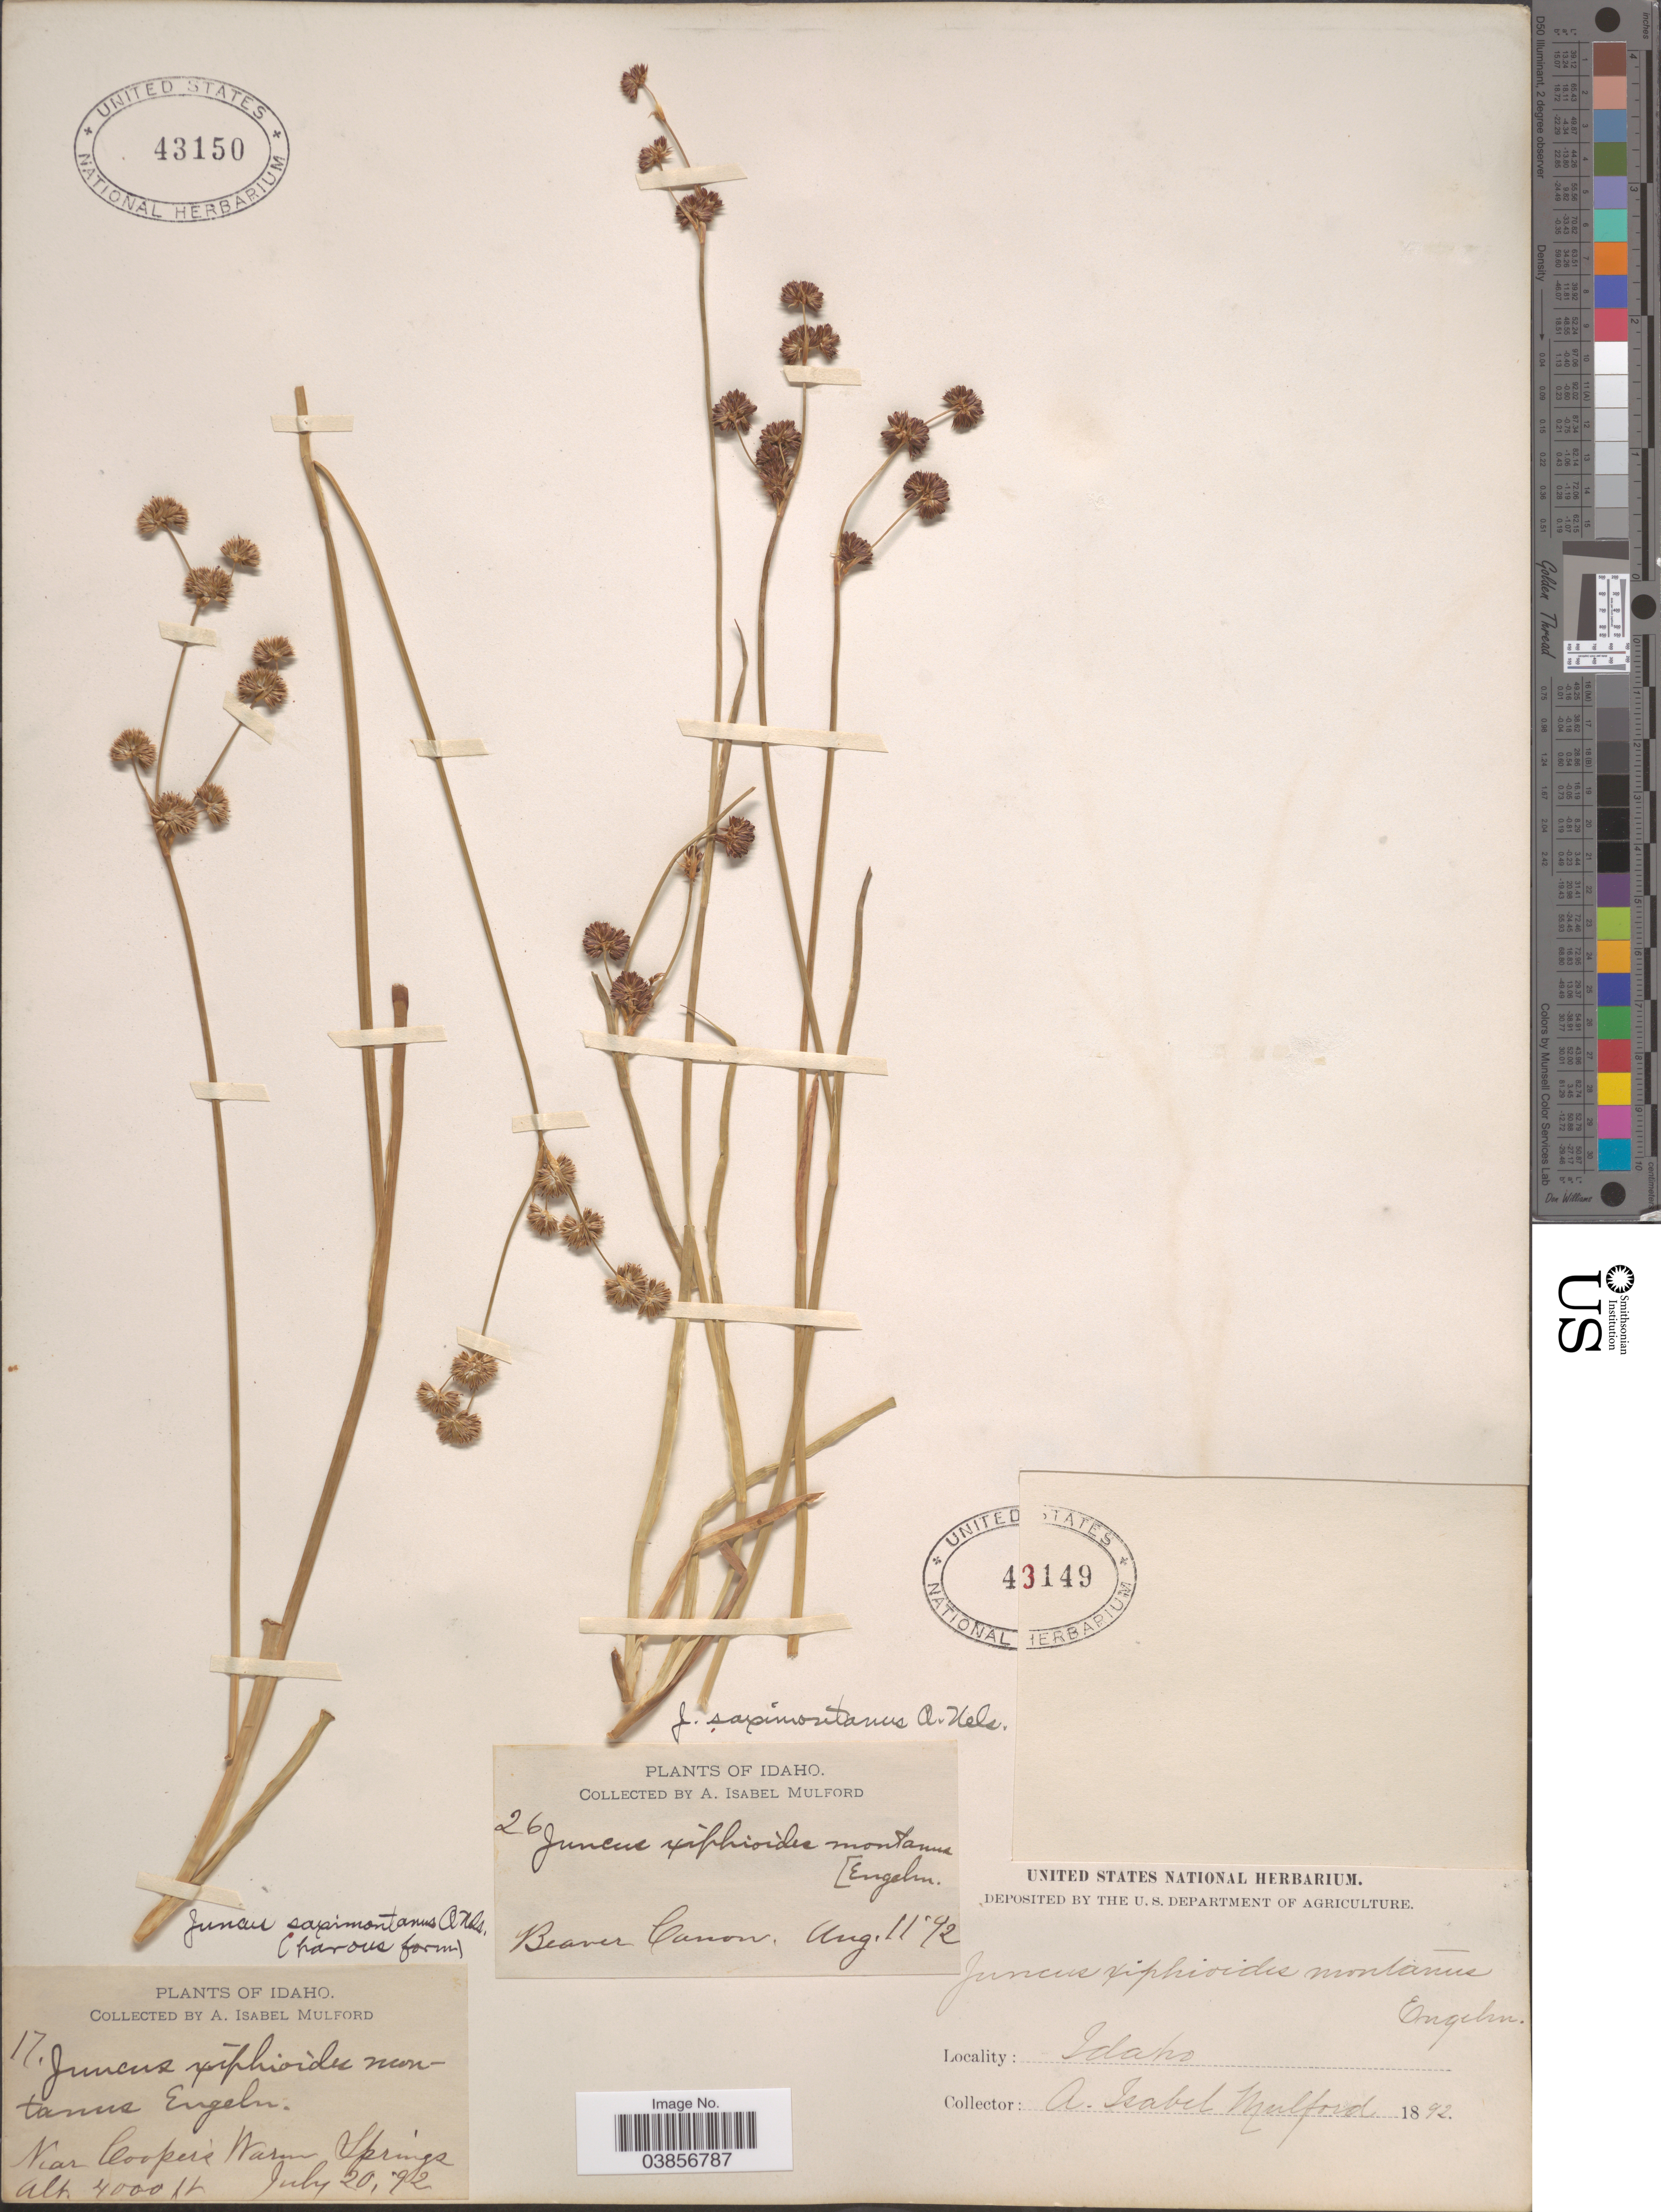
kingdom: Plantae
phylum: Tracheophyta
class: Liliopsida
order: Poales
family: Juncaceae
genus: Juncus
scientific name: Juncus saximontanus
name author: A. Nelson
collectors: A. Mulford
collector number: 17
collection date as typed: Transcribed d/m/y: 20/7/92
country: United States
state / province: Idaho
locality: Near Cooper's Warm Springs.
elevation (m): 1219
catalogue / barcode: US 43150